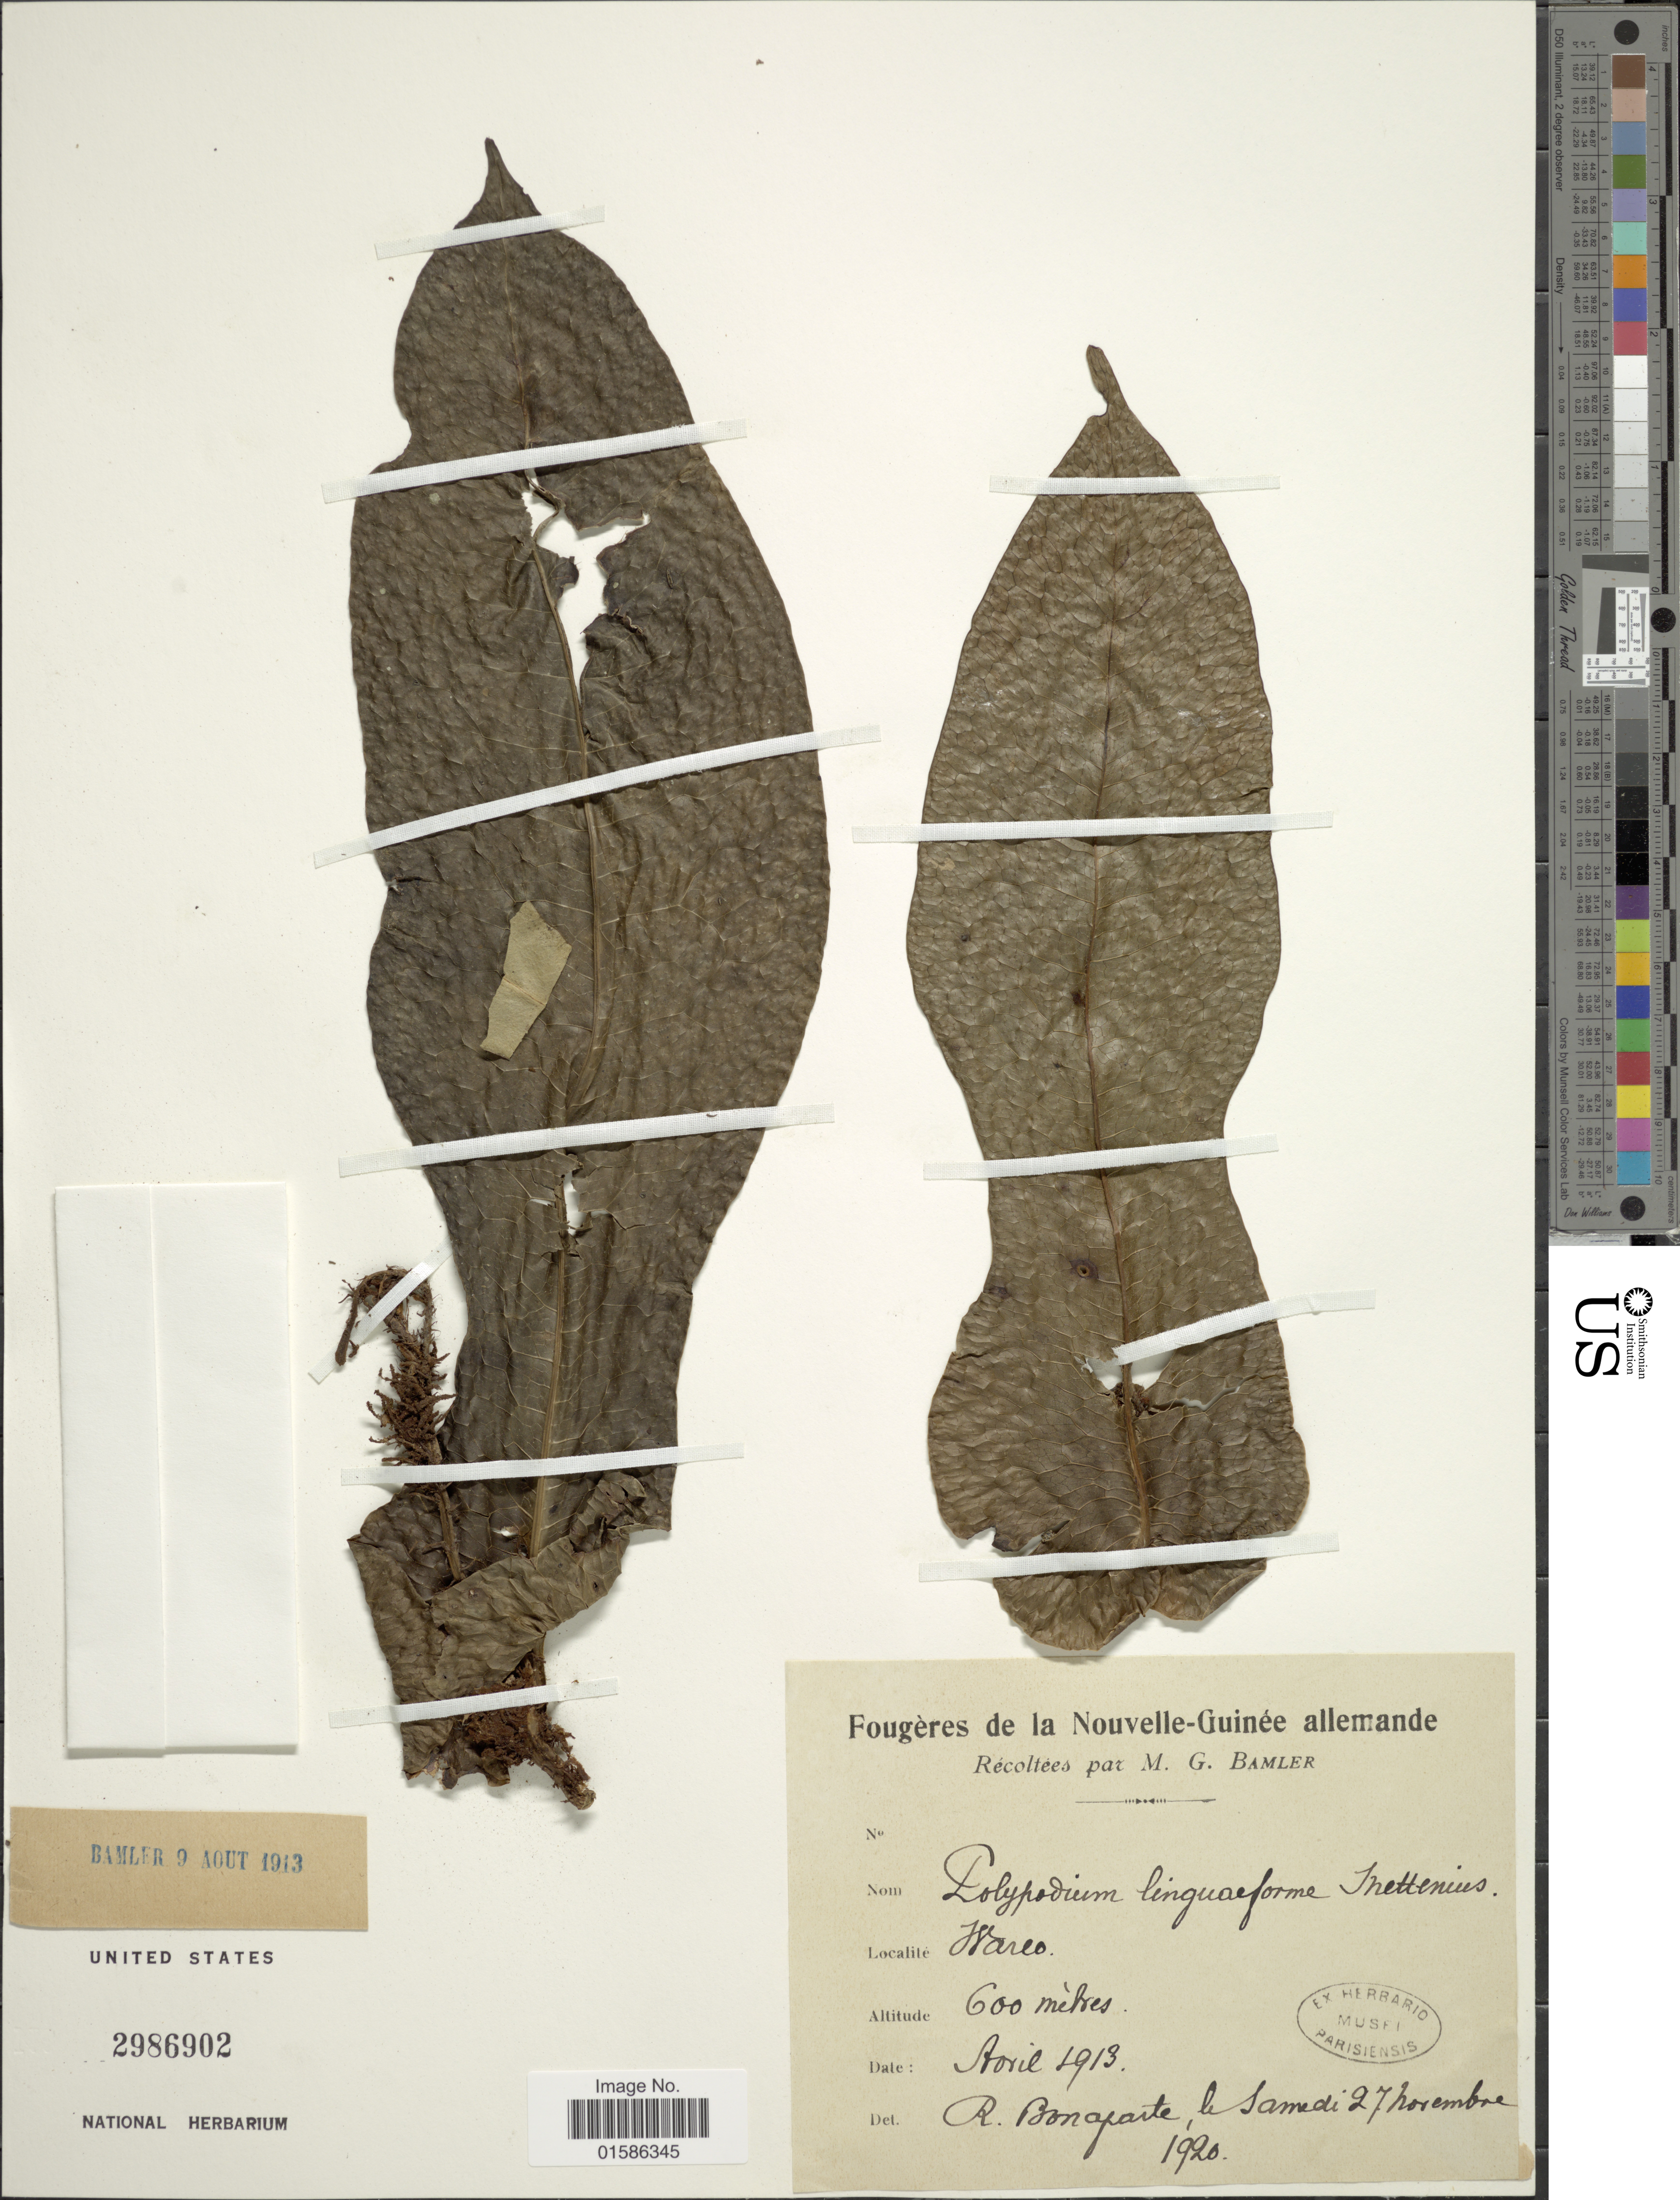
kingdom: Plantae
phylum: Tracheophyta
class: Polypodiopsida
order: Polypodiales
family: Polypodiaceae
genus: Microsorum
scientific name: Microsorum linguiforme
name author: (Mett.) Copel.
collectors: G. Bamler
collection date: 1913-04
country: Papua New Guinea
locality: Wareo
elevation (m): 600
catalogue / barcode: US 2986902